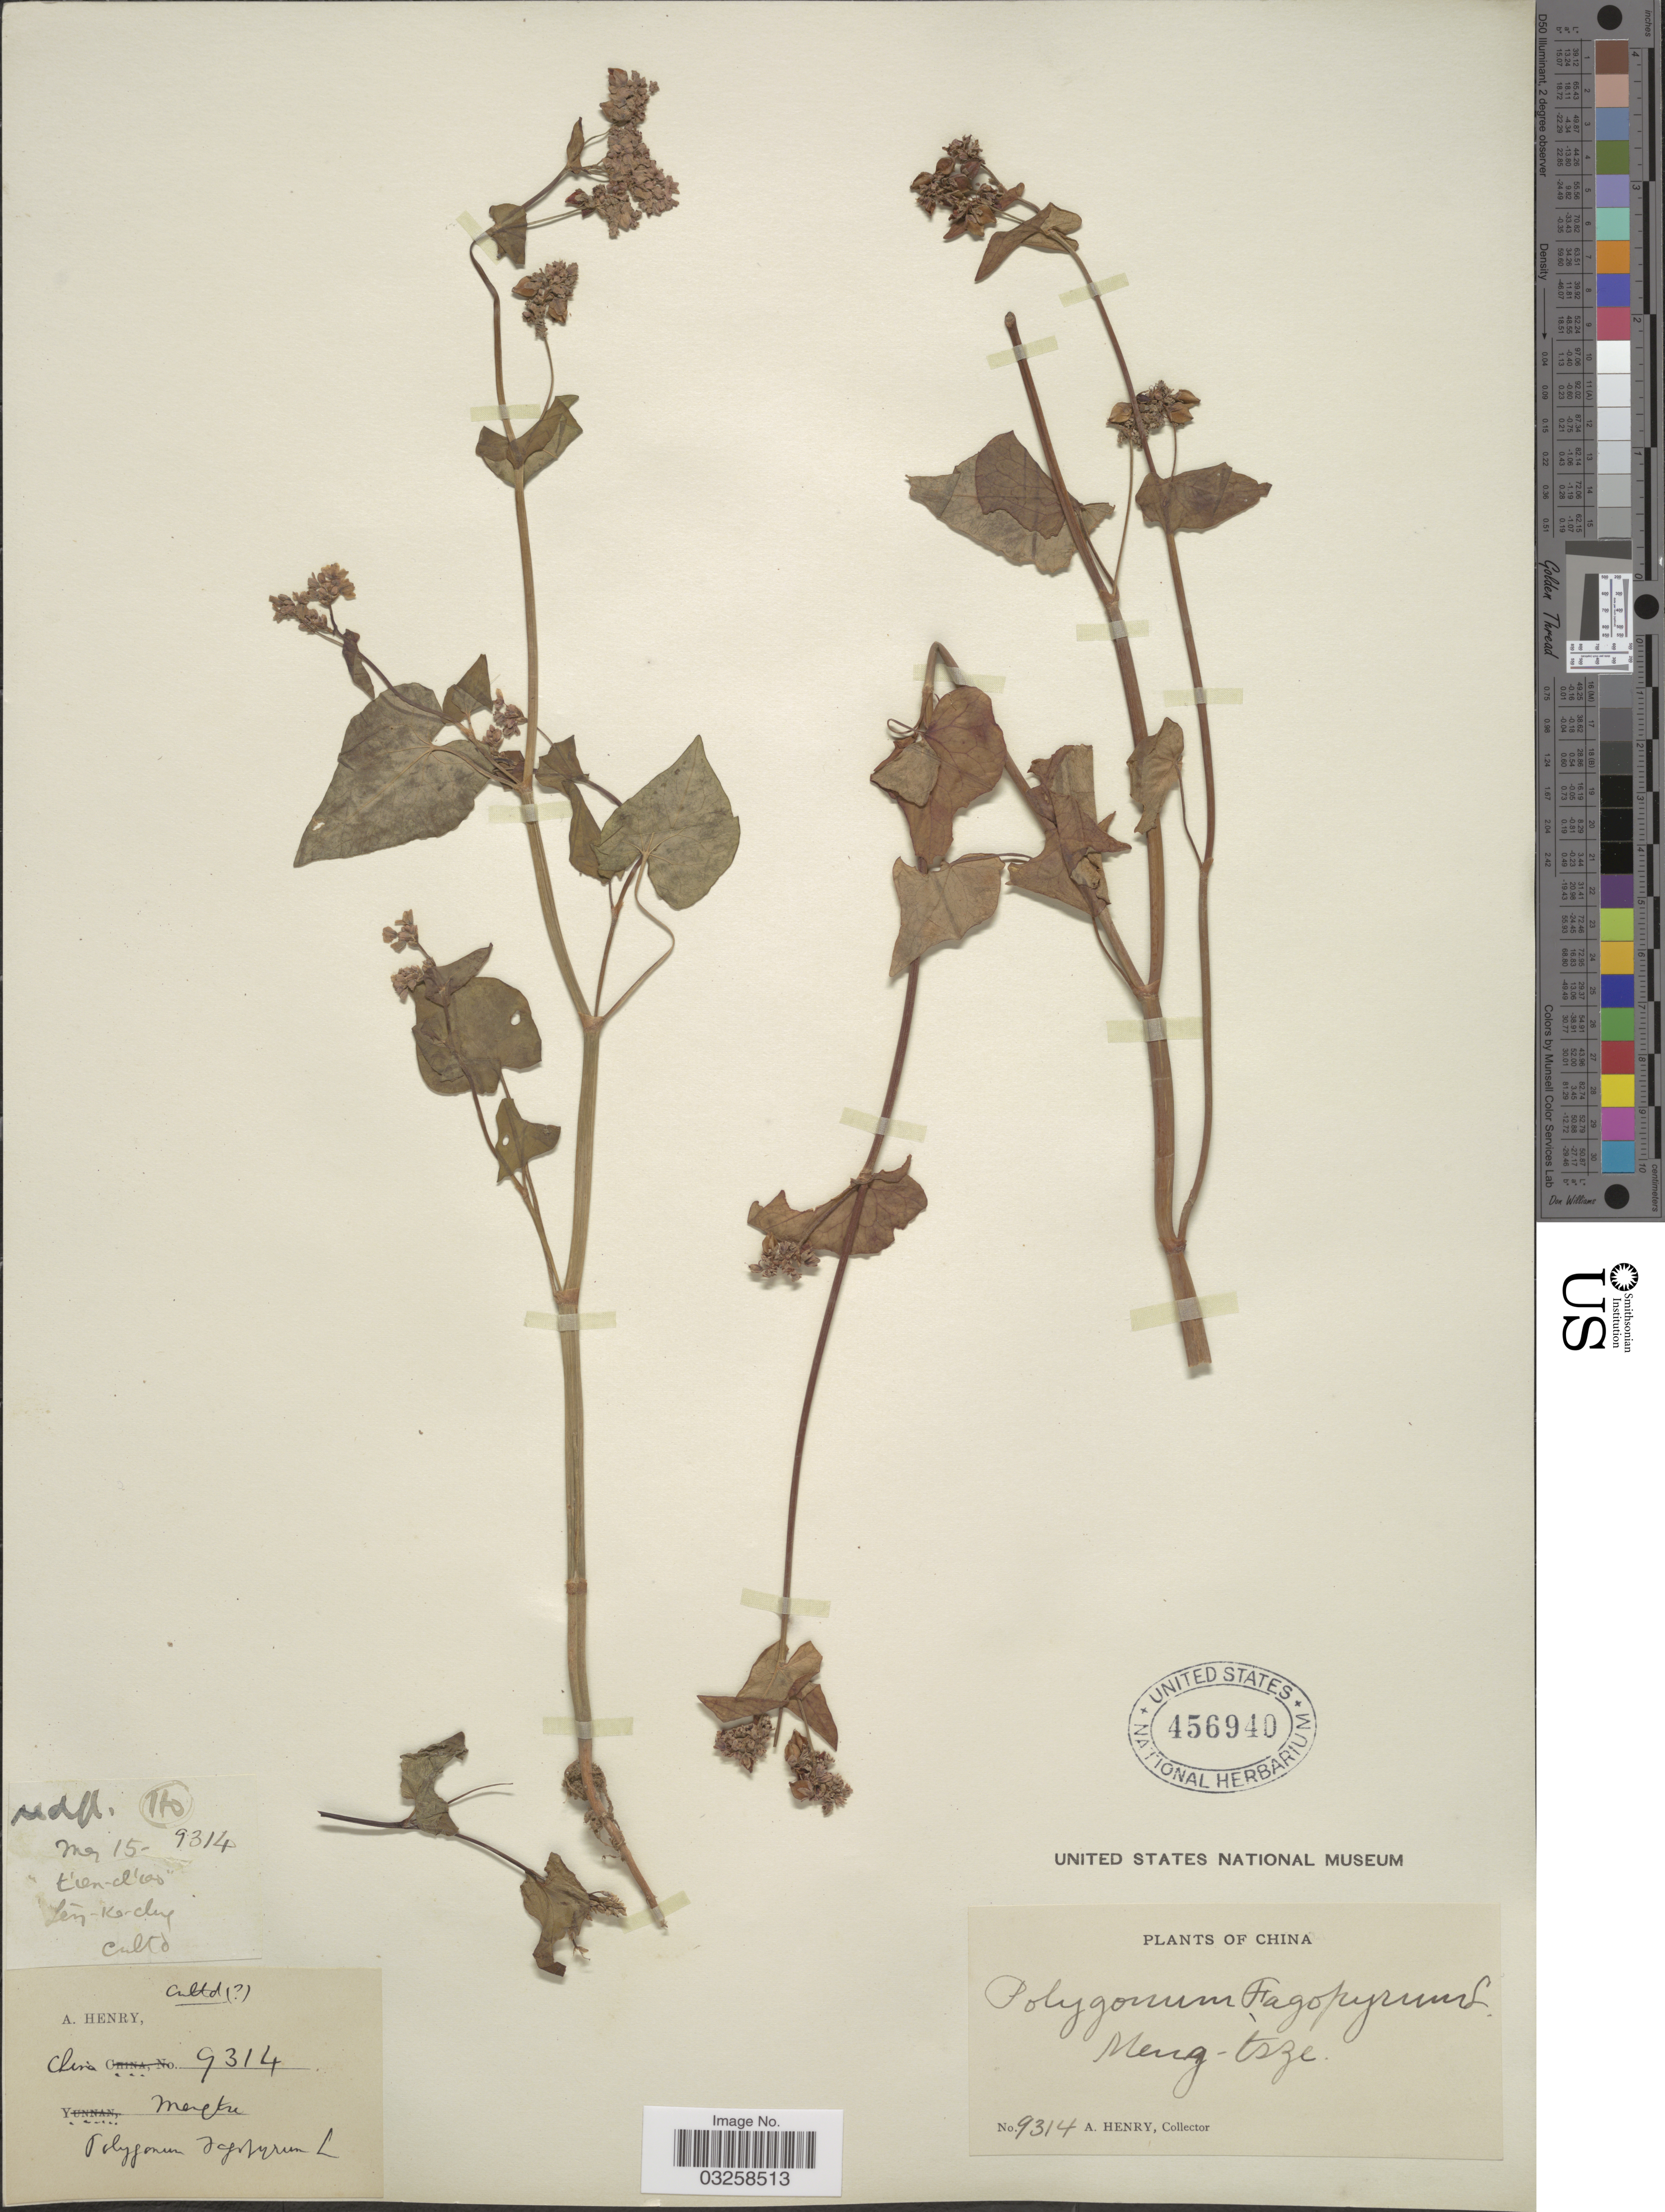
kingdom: Plantae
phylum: Tracheophyta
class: Magnoliopsida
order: Caryophyllales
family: Polygonaceae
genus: Polygonum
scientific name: Polygonum fagopyrum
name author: L.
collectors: A. Henry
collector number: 9314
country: China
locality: Meng-tsze.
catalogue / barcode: US 456940